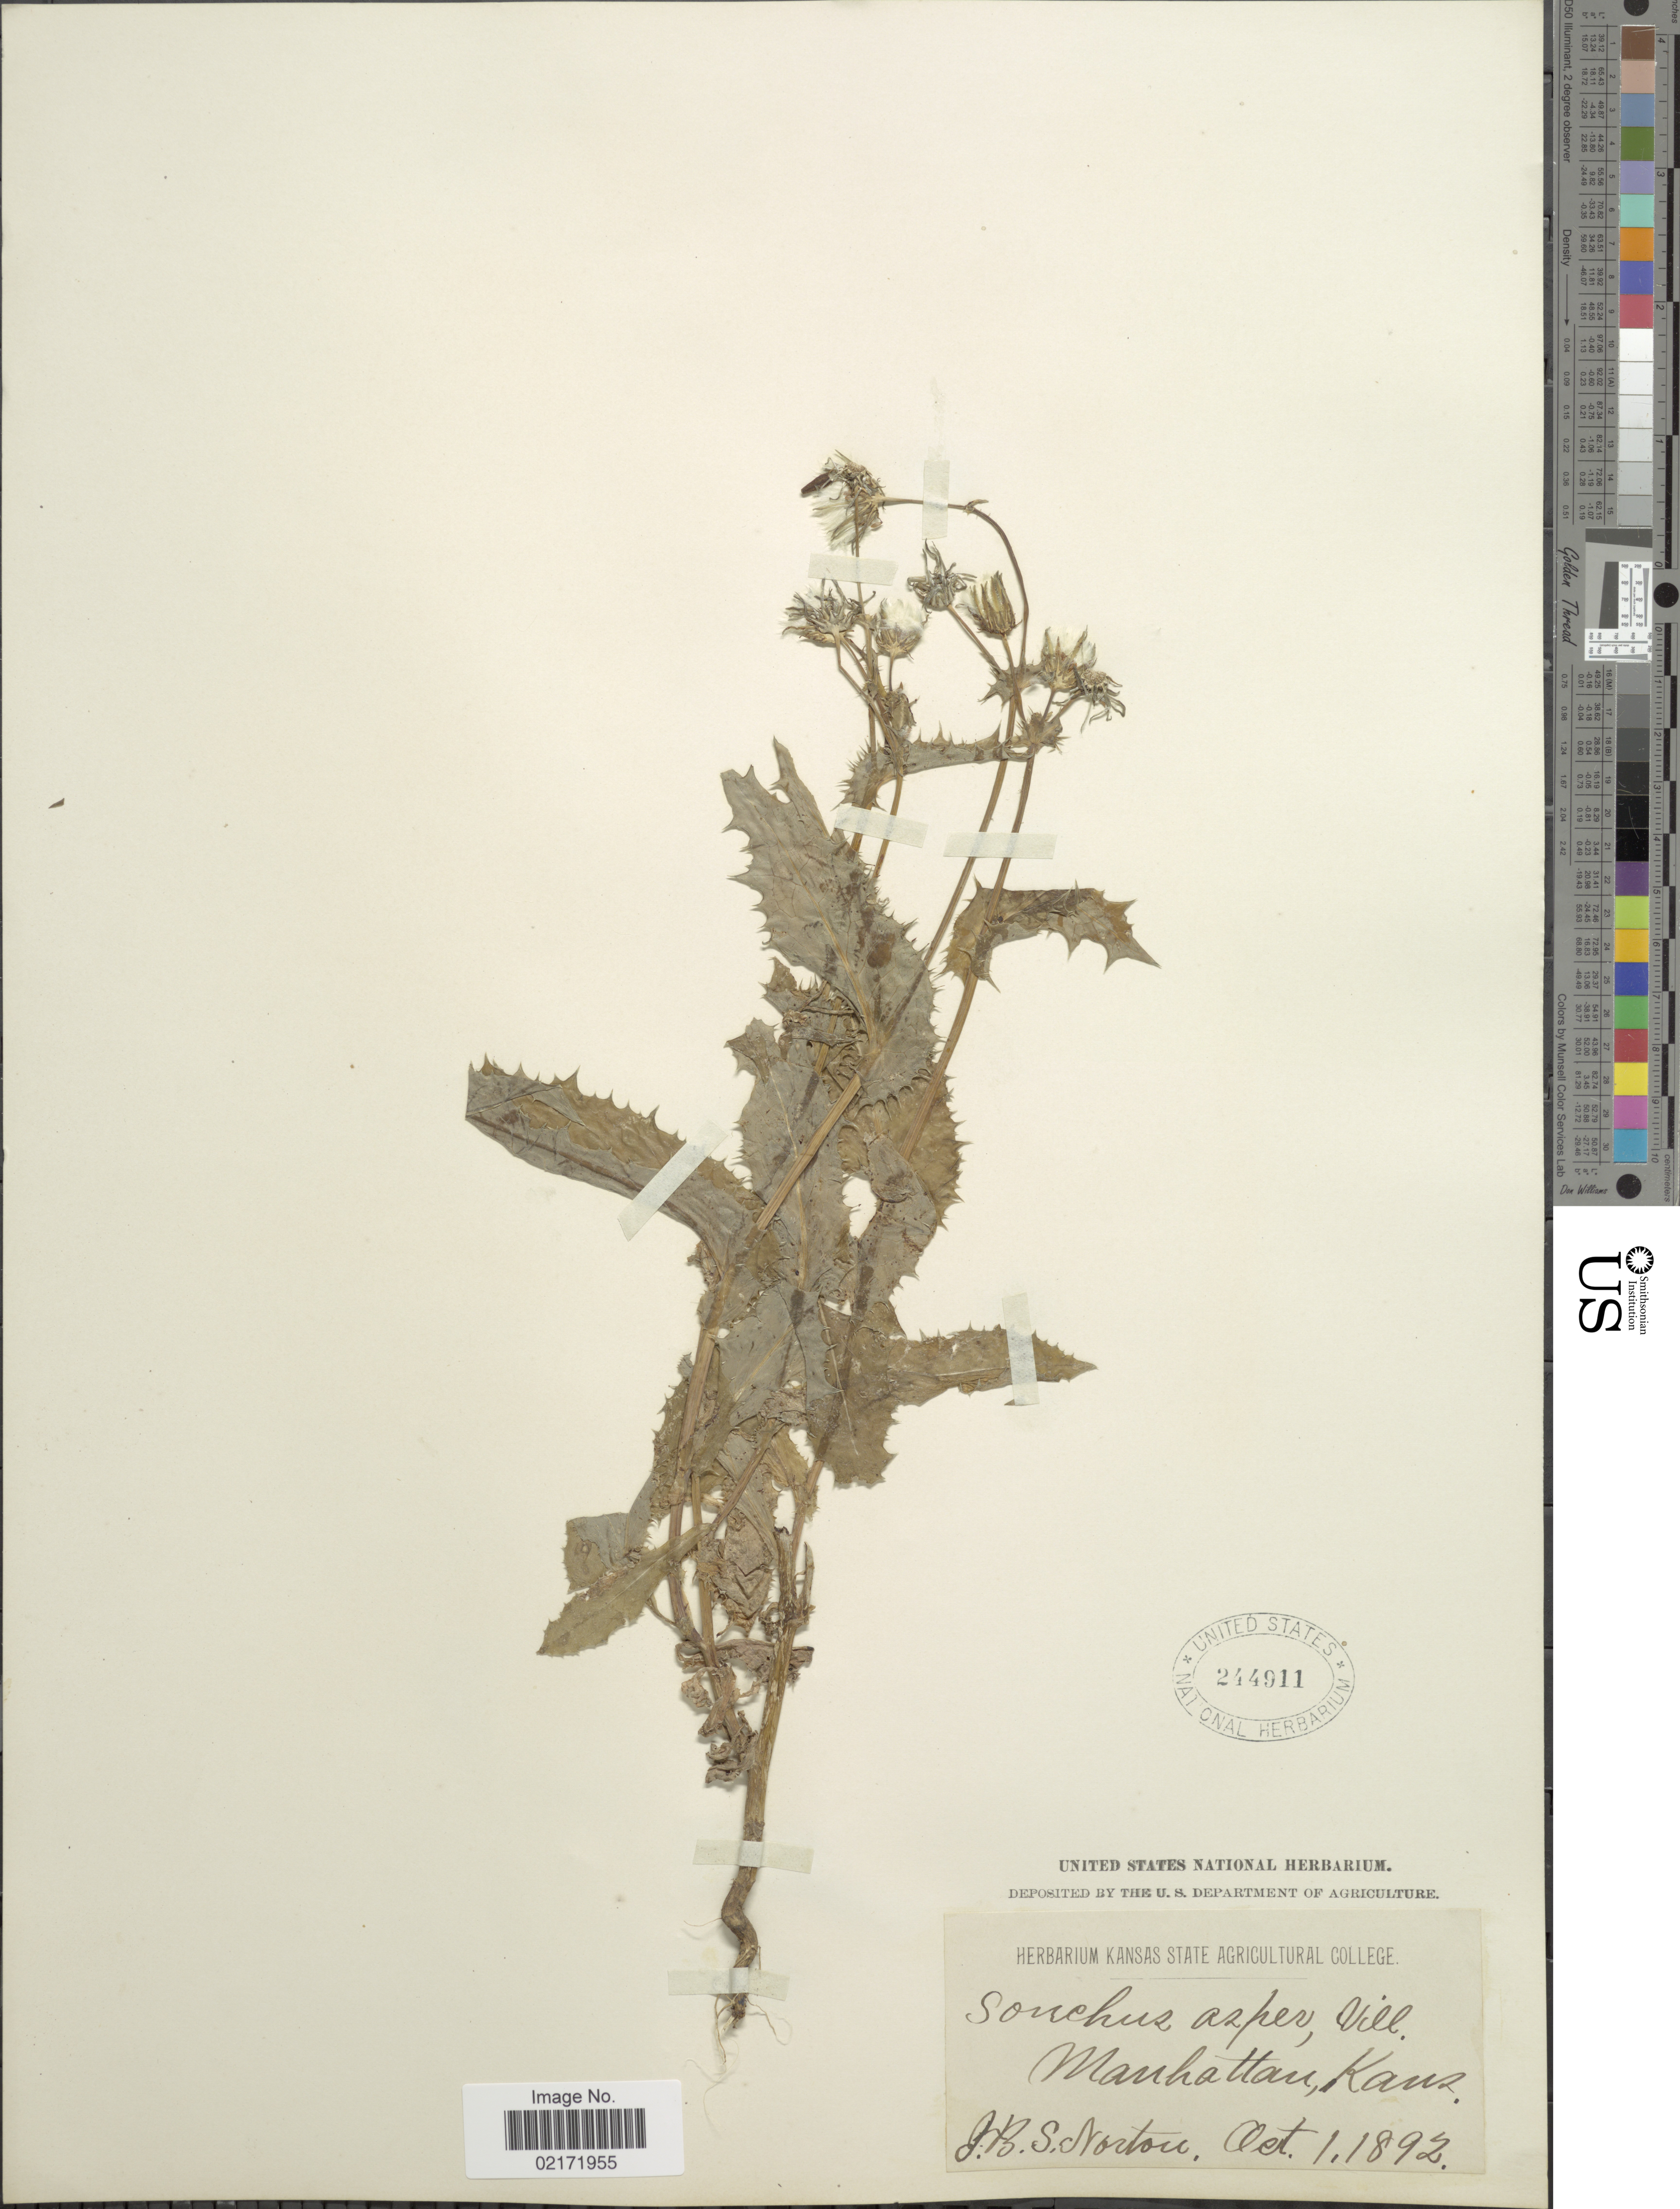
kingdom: Plantae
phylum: Tracheophyta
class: Magnoliopsida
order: Asterales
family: Asteraceae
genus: Sonchus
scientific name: Sonchus asper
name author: (L.) Hill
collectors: J. B. S. Norton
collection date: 1892-10-01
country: United States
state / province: Kansas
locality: Manhattan.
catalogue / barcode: US 244911